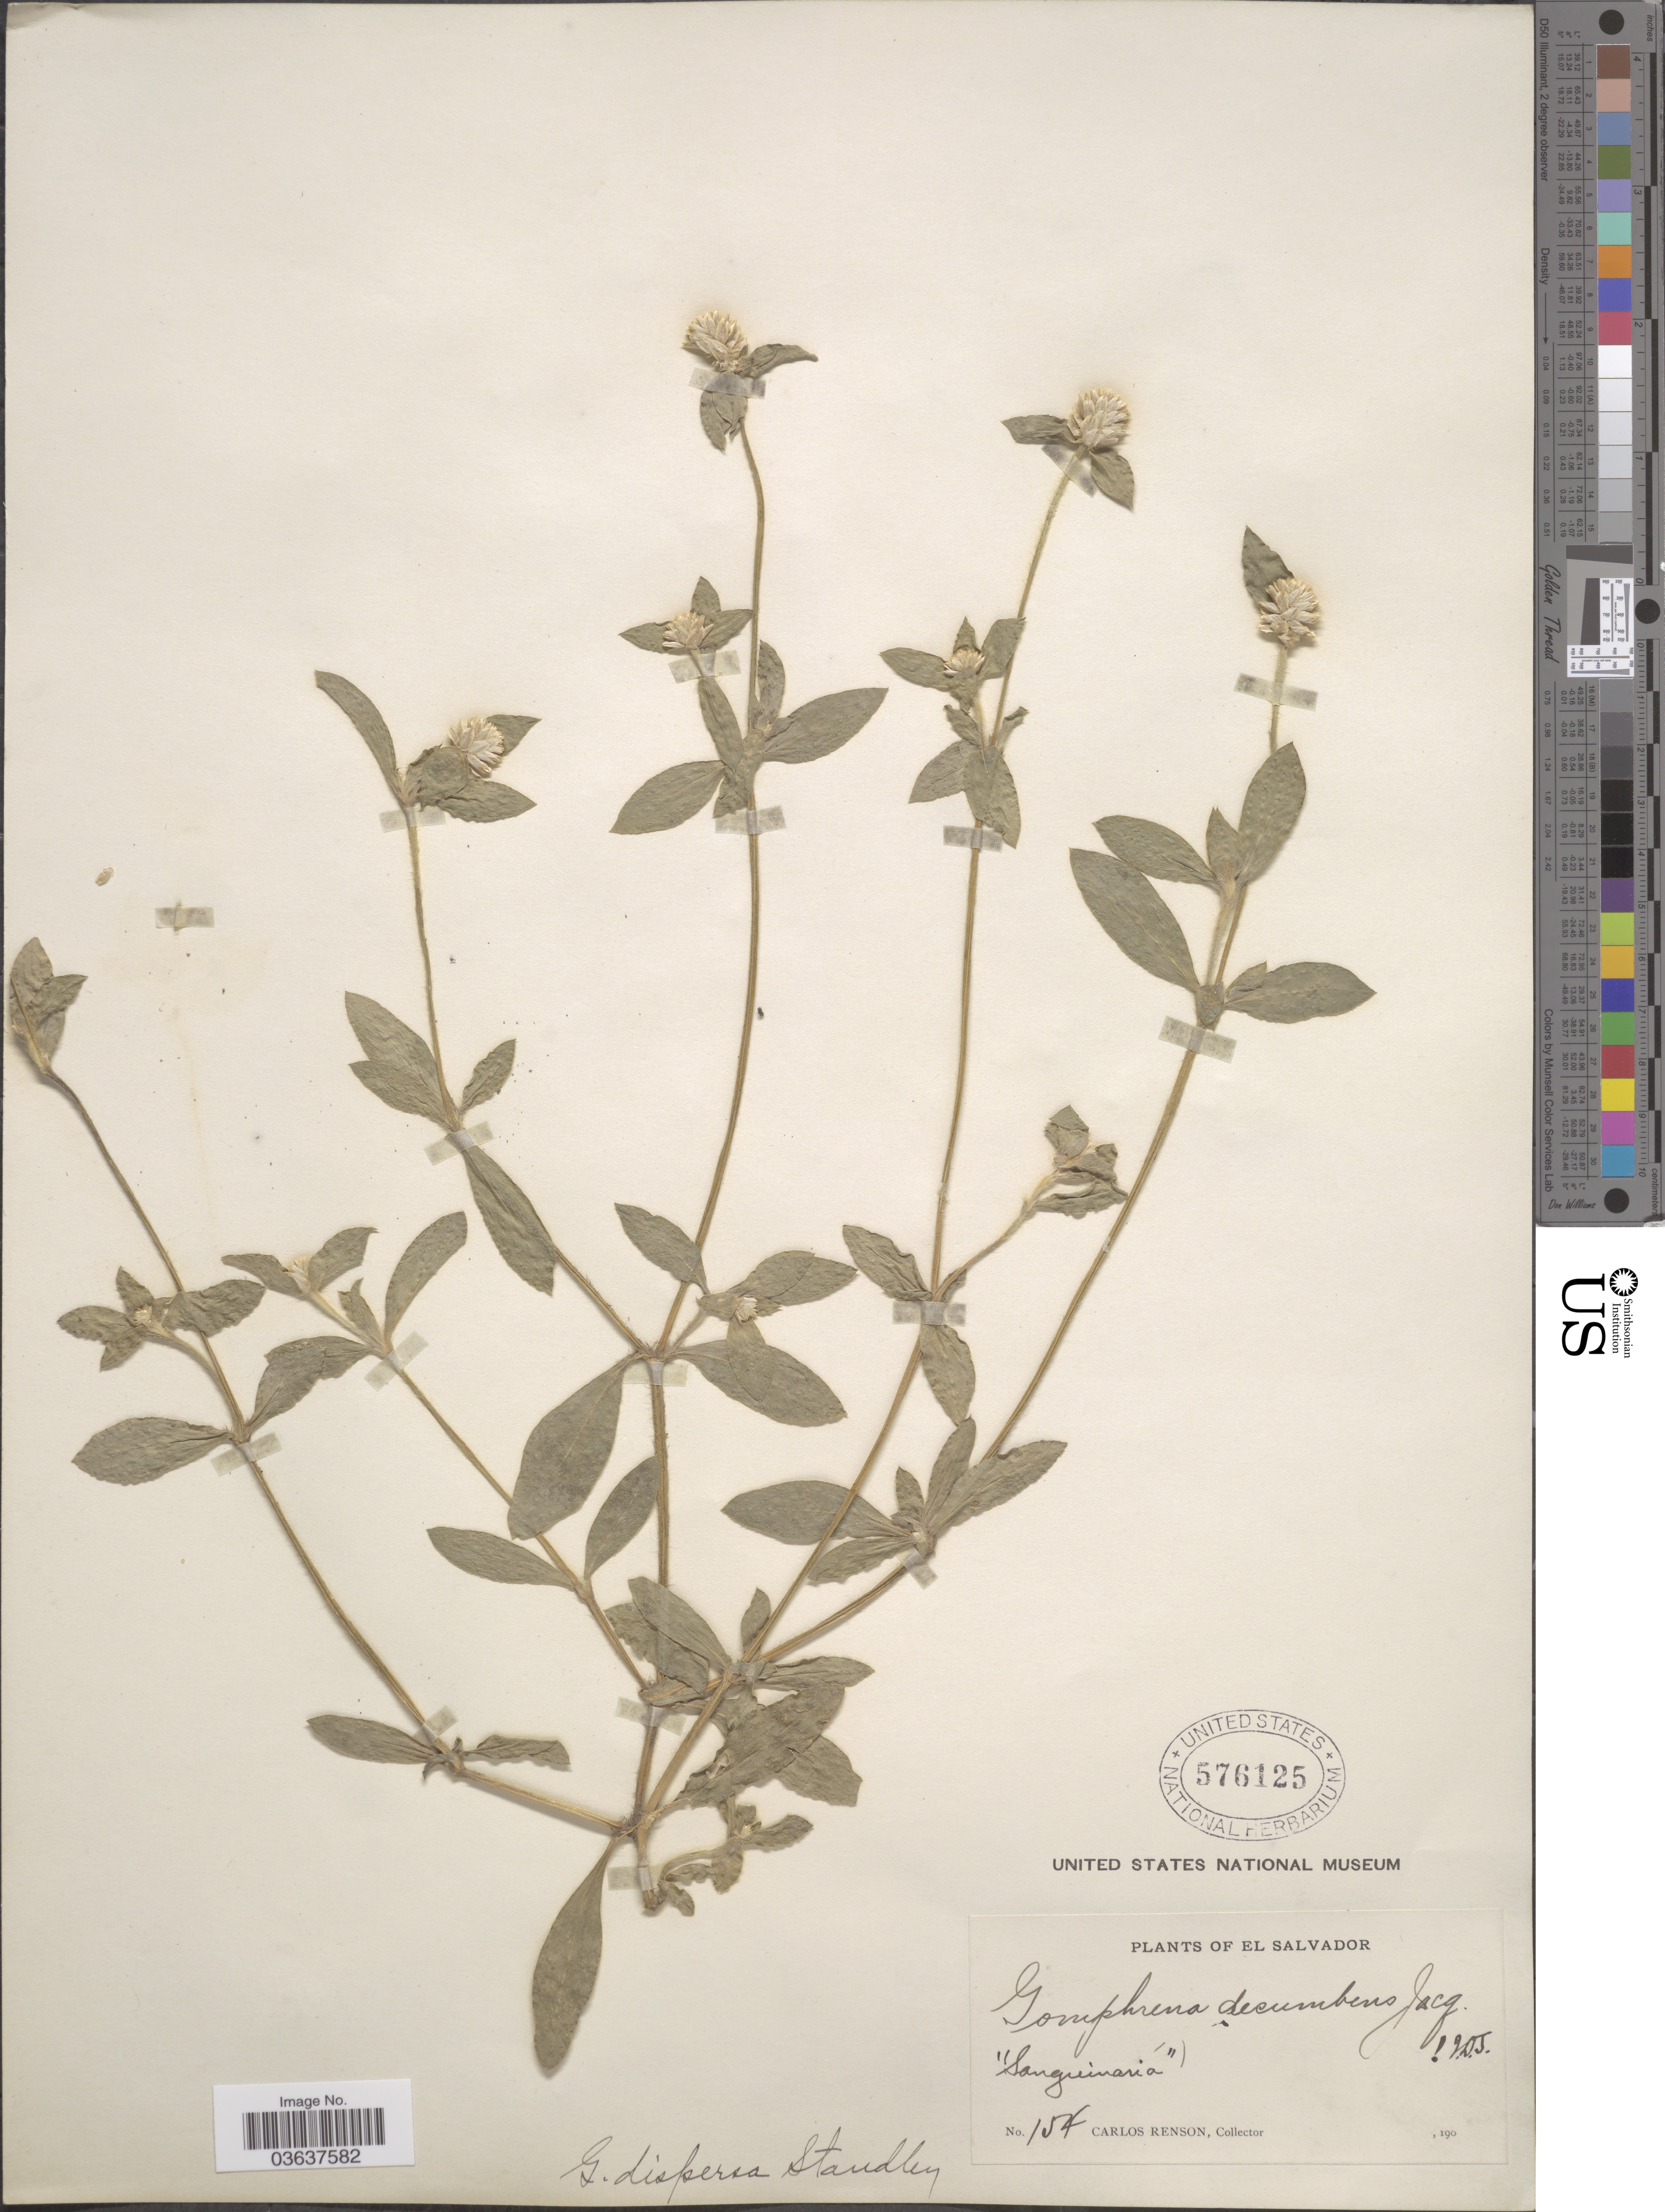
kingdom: Plantae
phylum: Tracheophyta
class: Magnoliopsida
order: Caryophyllales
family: Amaranthaceae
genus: Gomphrena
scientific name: Gomphrena dispersa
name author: Standl.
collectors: C. Renson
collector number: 154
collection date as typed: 190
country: El Salvador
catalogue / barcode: US 576125